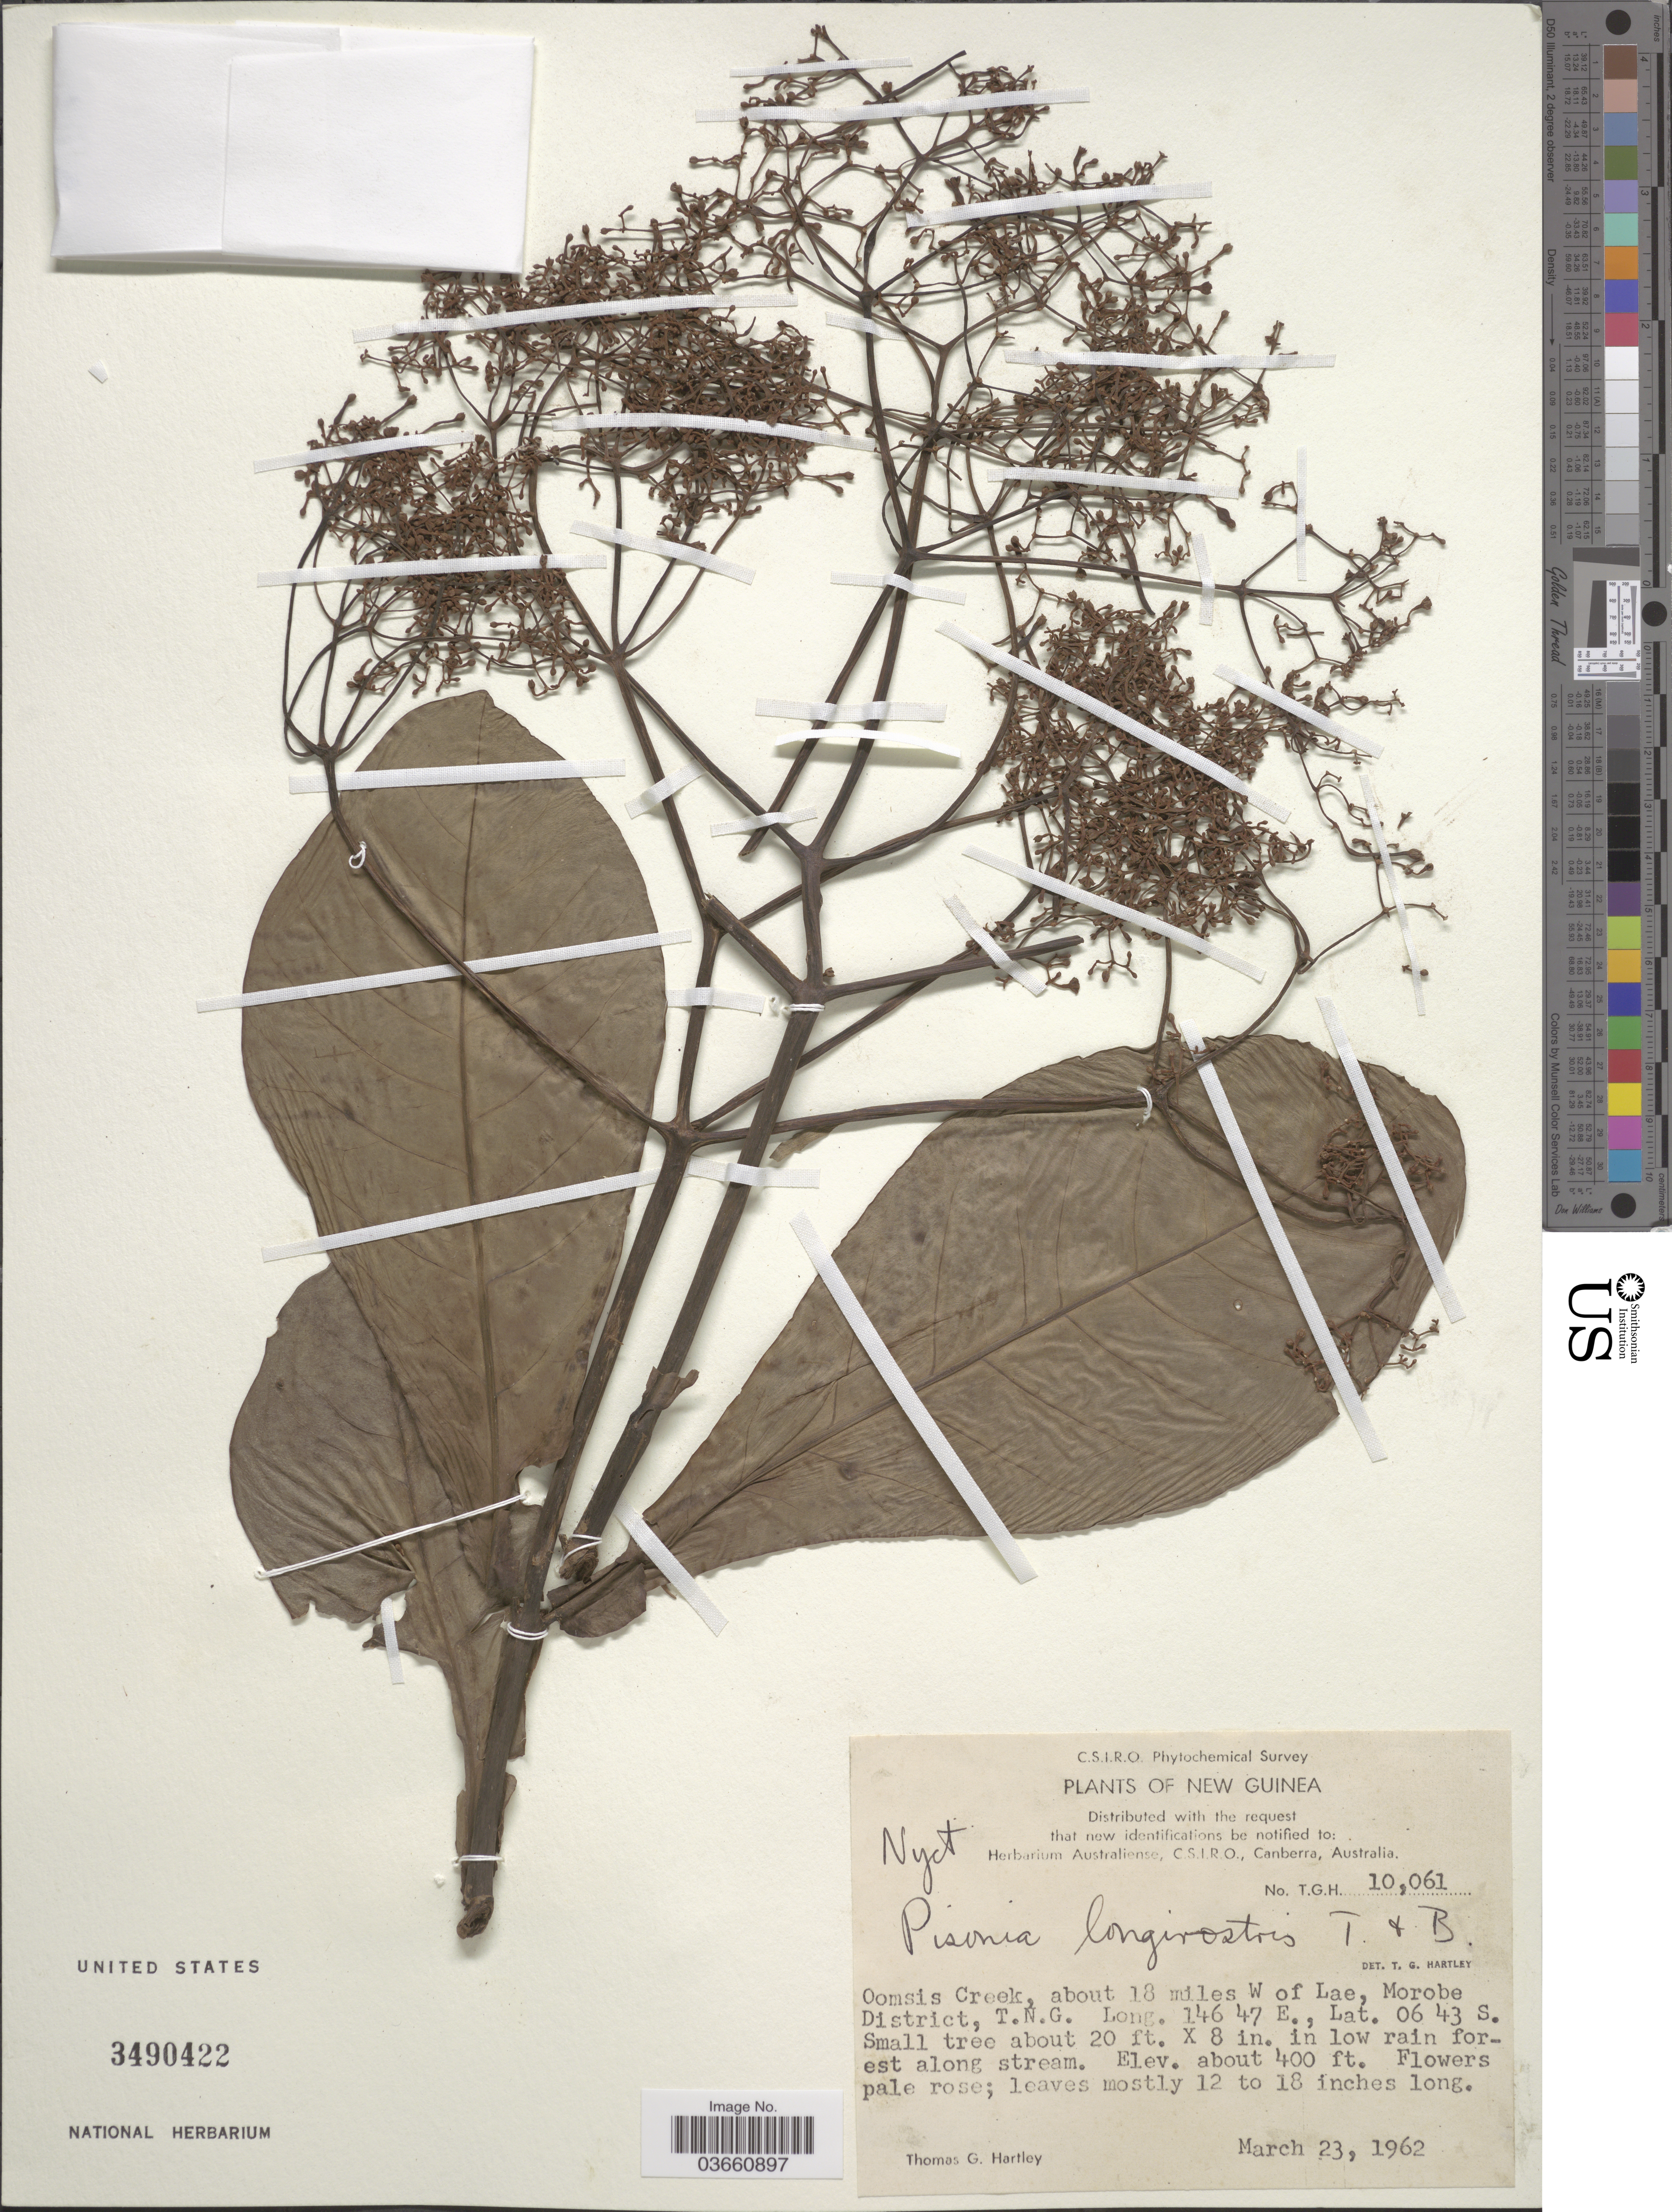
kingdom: Plantae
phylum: Tracheophyta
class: Magnoliopsida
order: Caryophyllales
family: Nyctaginaceae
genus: Ceodes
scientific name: Ceodes longirostris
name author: (Teijsm. & Binn.) Merr. & L.M. Perry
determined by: Wagner, W. L., (BOT), Smithsonian Institution - National Museum of Natural History (UNITED STATES)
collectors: T. G. Hartley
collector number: T.G.H. 10061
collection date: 1962-03-23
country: Papua New Guinea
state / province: Morobe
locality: New Guinea. Oomsis Creek, about 18 miles W of Lae, Morobe District, T.N.G.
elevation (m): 122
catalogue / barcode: US 3490422